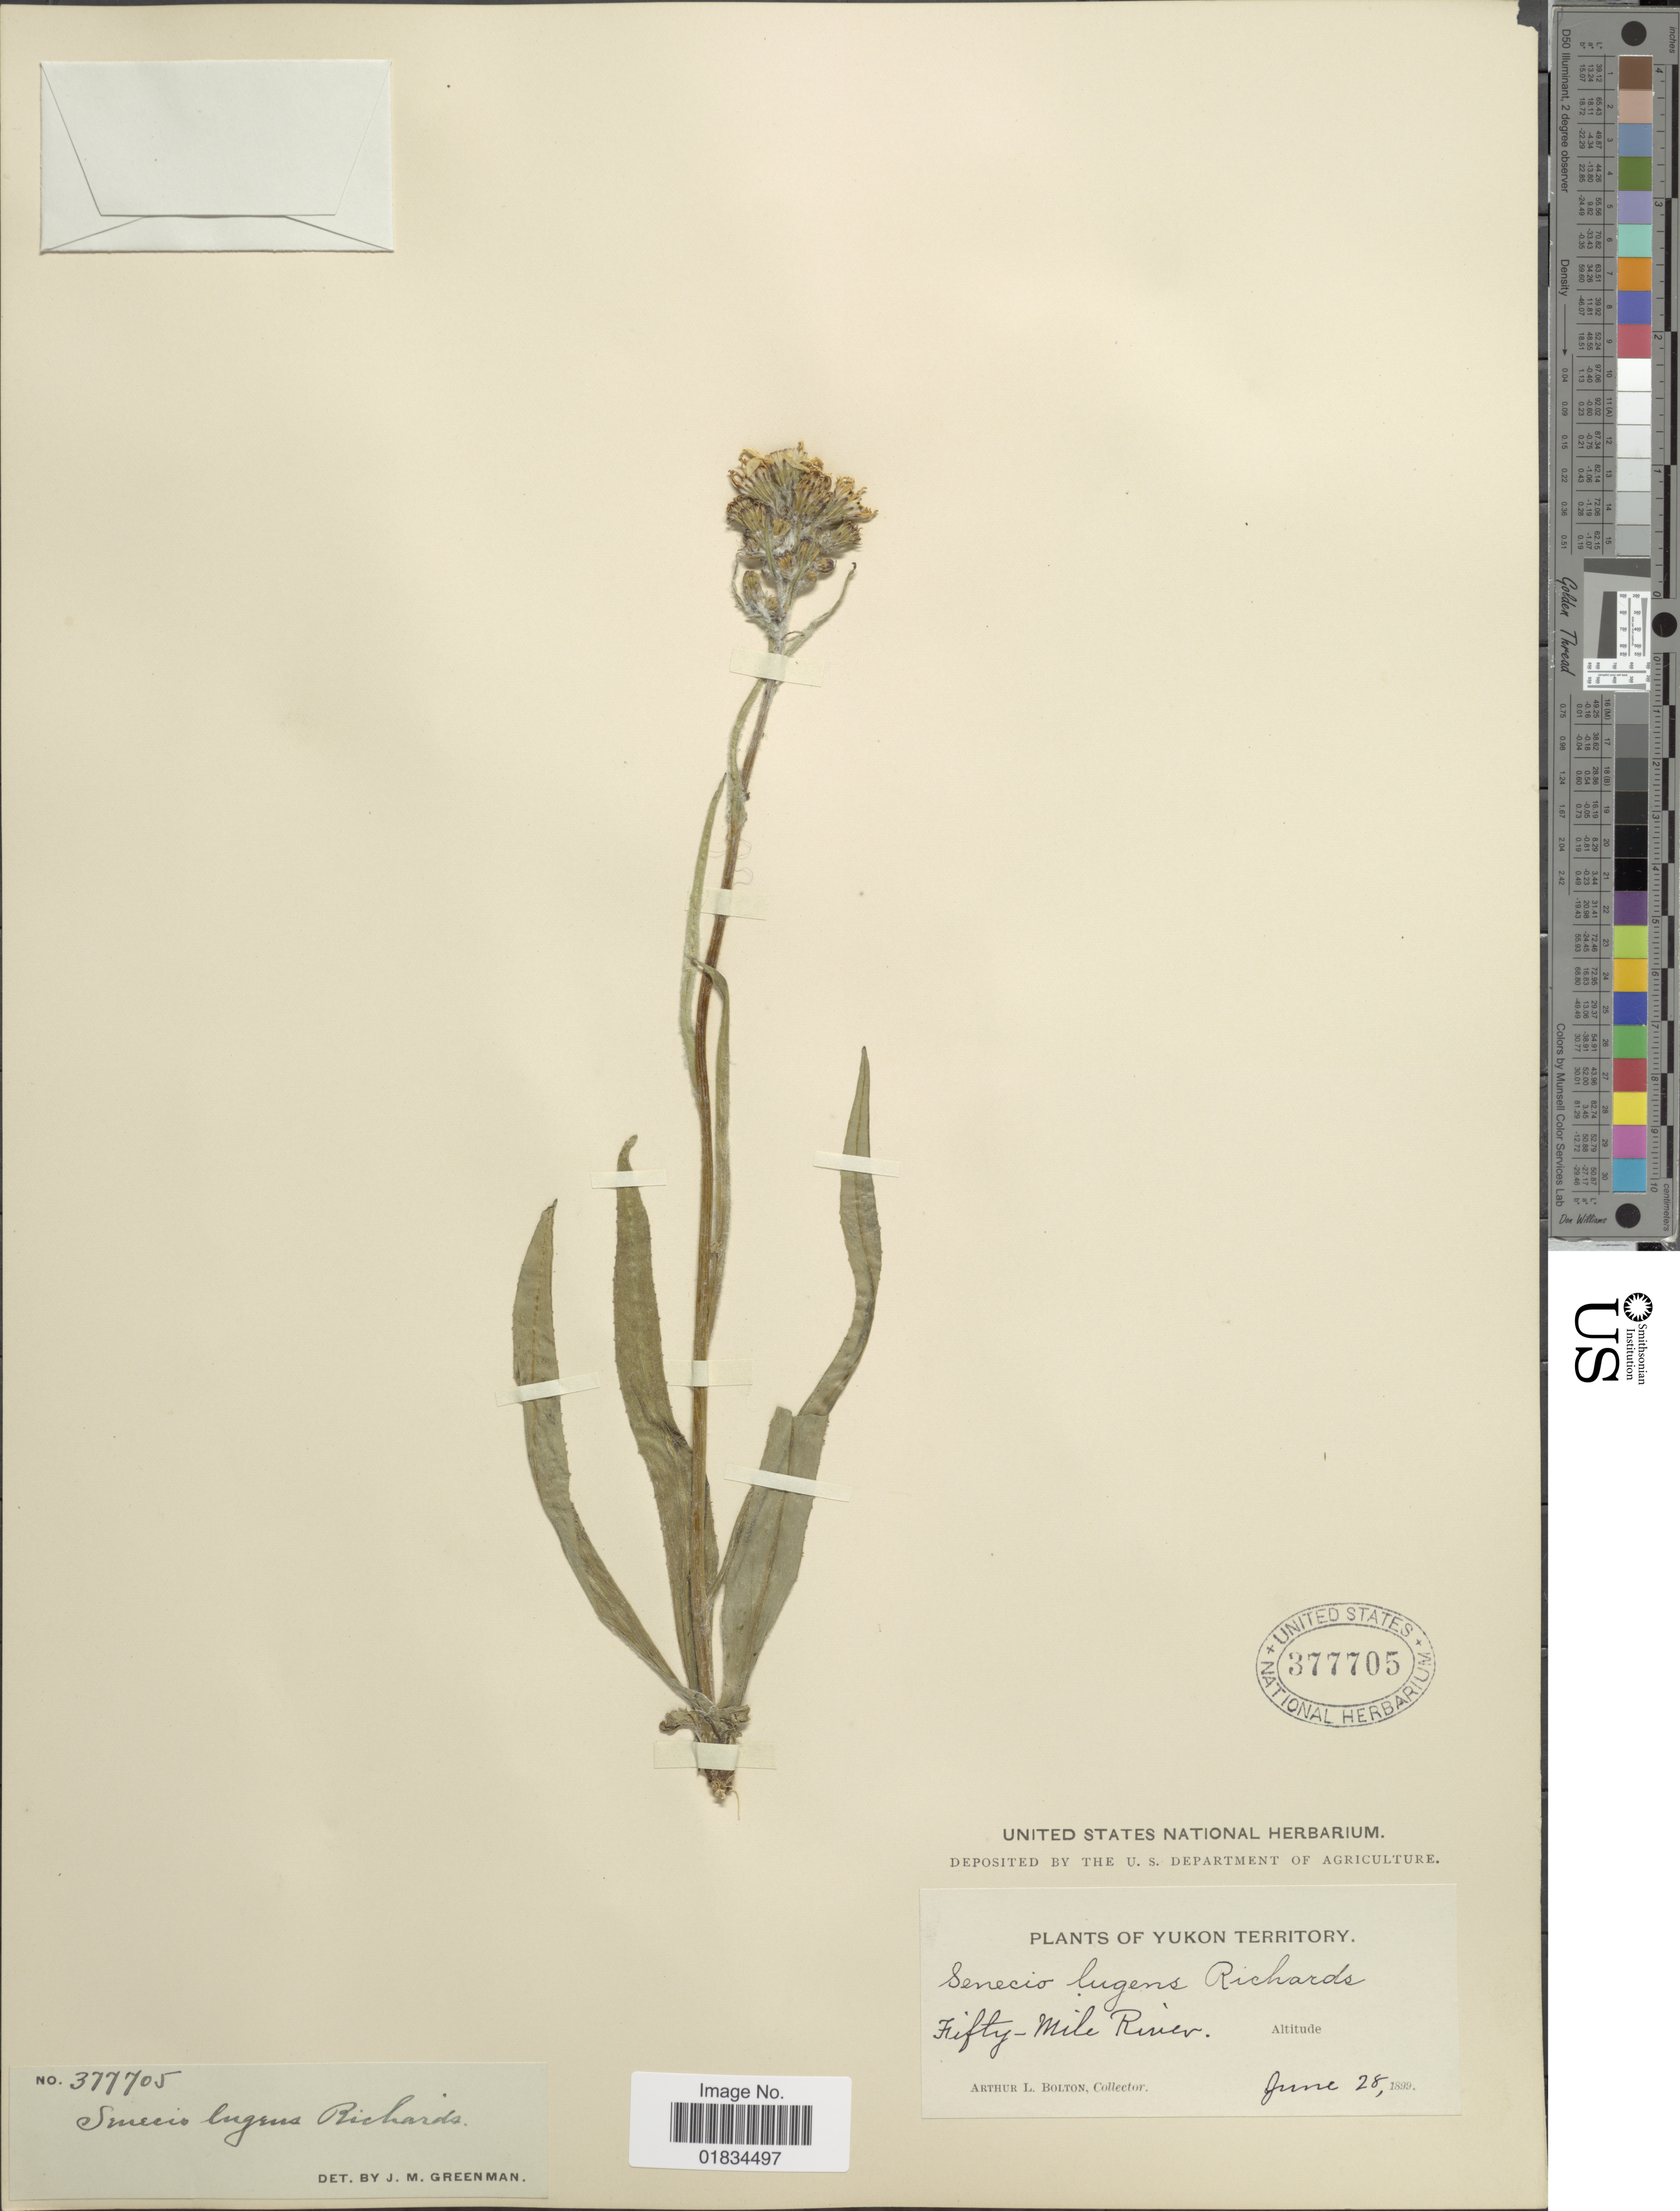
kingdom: Plantae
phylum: Tracheophyta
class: Magnoliopsida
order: Asterales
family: Asteraceae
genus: Senecio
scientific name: Senecio lugens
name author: Richardson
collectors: A. Bolton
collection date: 1899-06-28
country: Canada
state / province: Yukon Territory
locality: Fifty - Mile River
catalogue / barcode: US 377705